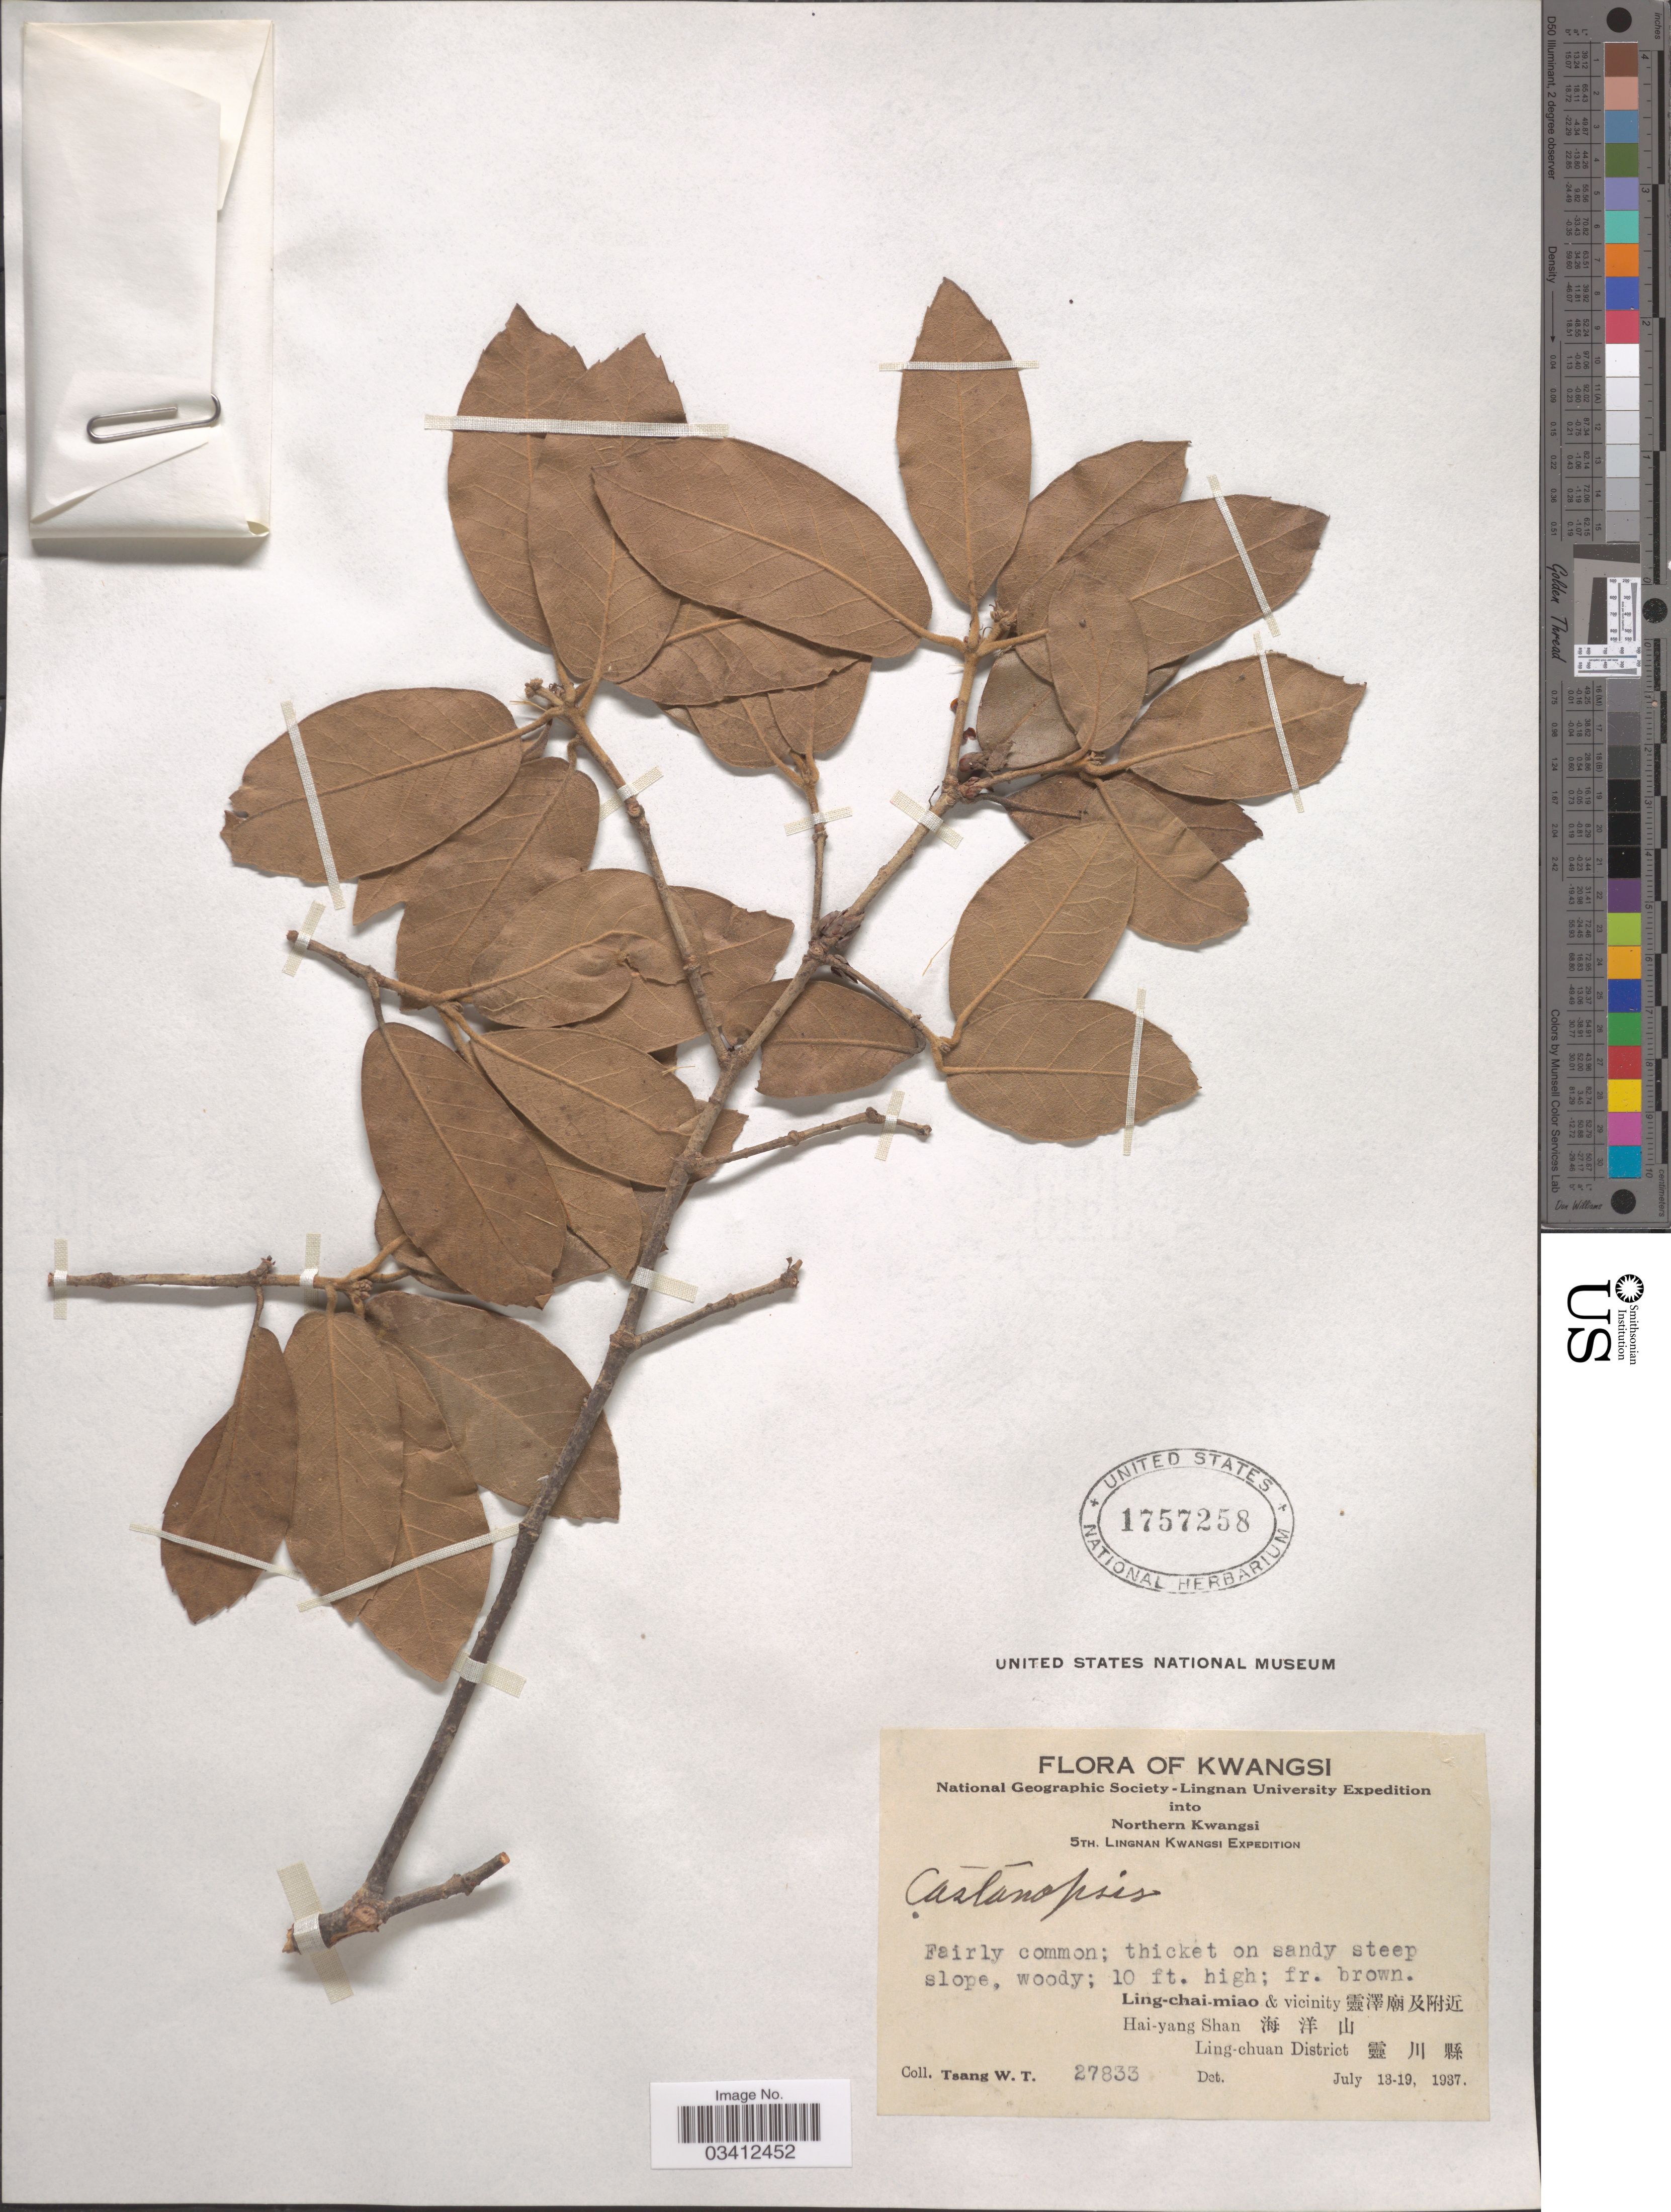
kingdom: Plantae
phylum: Tracheophyta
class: Magnoliopsida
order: Fagales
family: Fagaceae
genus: Quercus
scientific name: Quercus sp.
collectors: W. T. Tsang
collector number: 27833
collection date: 1937-07-13/1937-07-19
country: China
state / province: Guangxi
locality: Kwangsi. Northern Kwangsi. Ling-chai-miao & vicinity X. Hai-yang Shan X. Ling-chuan District X.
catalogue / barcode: US 1757258